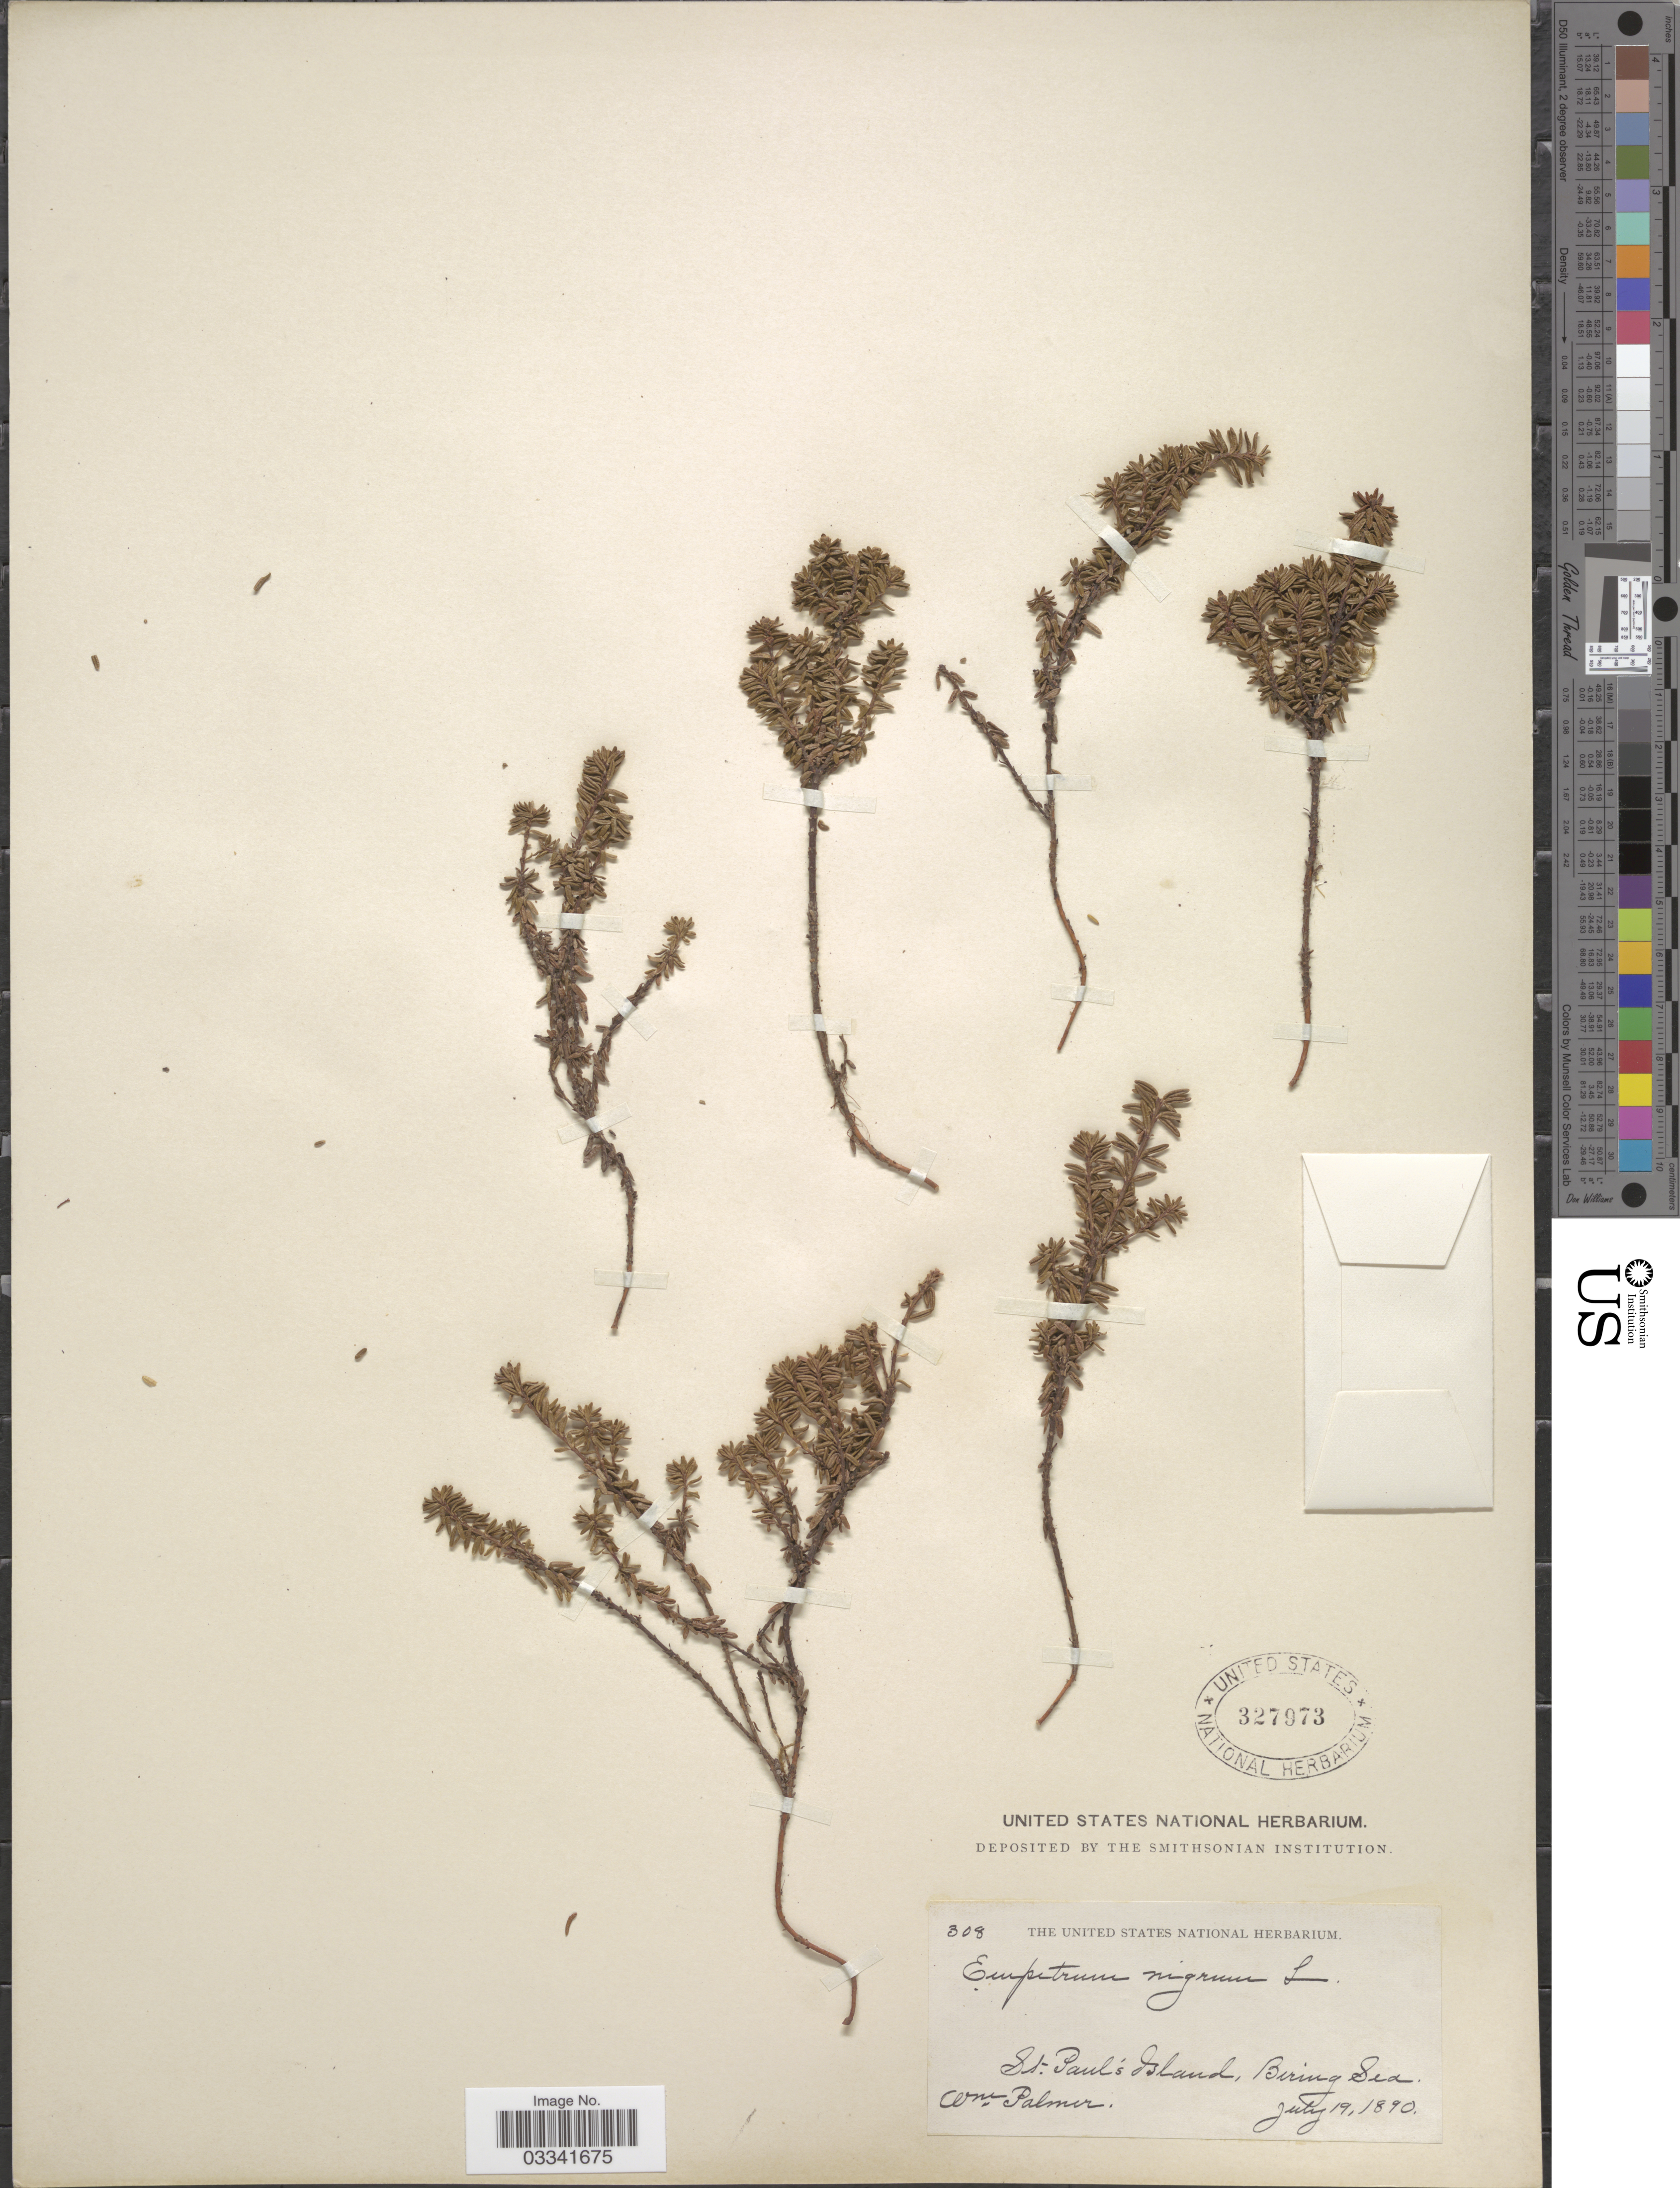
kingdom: Plantae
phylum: Tracheophyta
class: Magnoliopsida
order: Ericales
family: Ericaceae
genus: Empetrum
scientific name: Empetrum nigrum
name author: L.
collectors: W. Palmer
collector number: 308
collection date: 1890-07-19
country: United States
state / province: Alaska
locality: St. Paul's Island, Bering Sea.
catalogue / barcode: US 327973